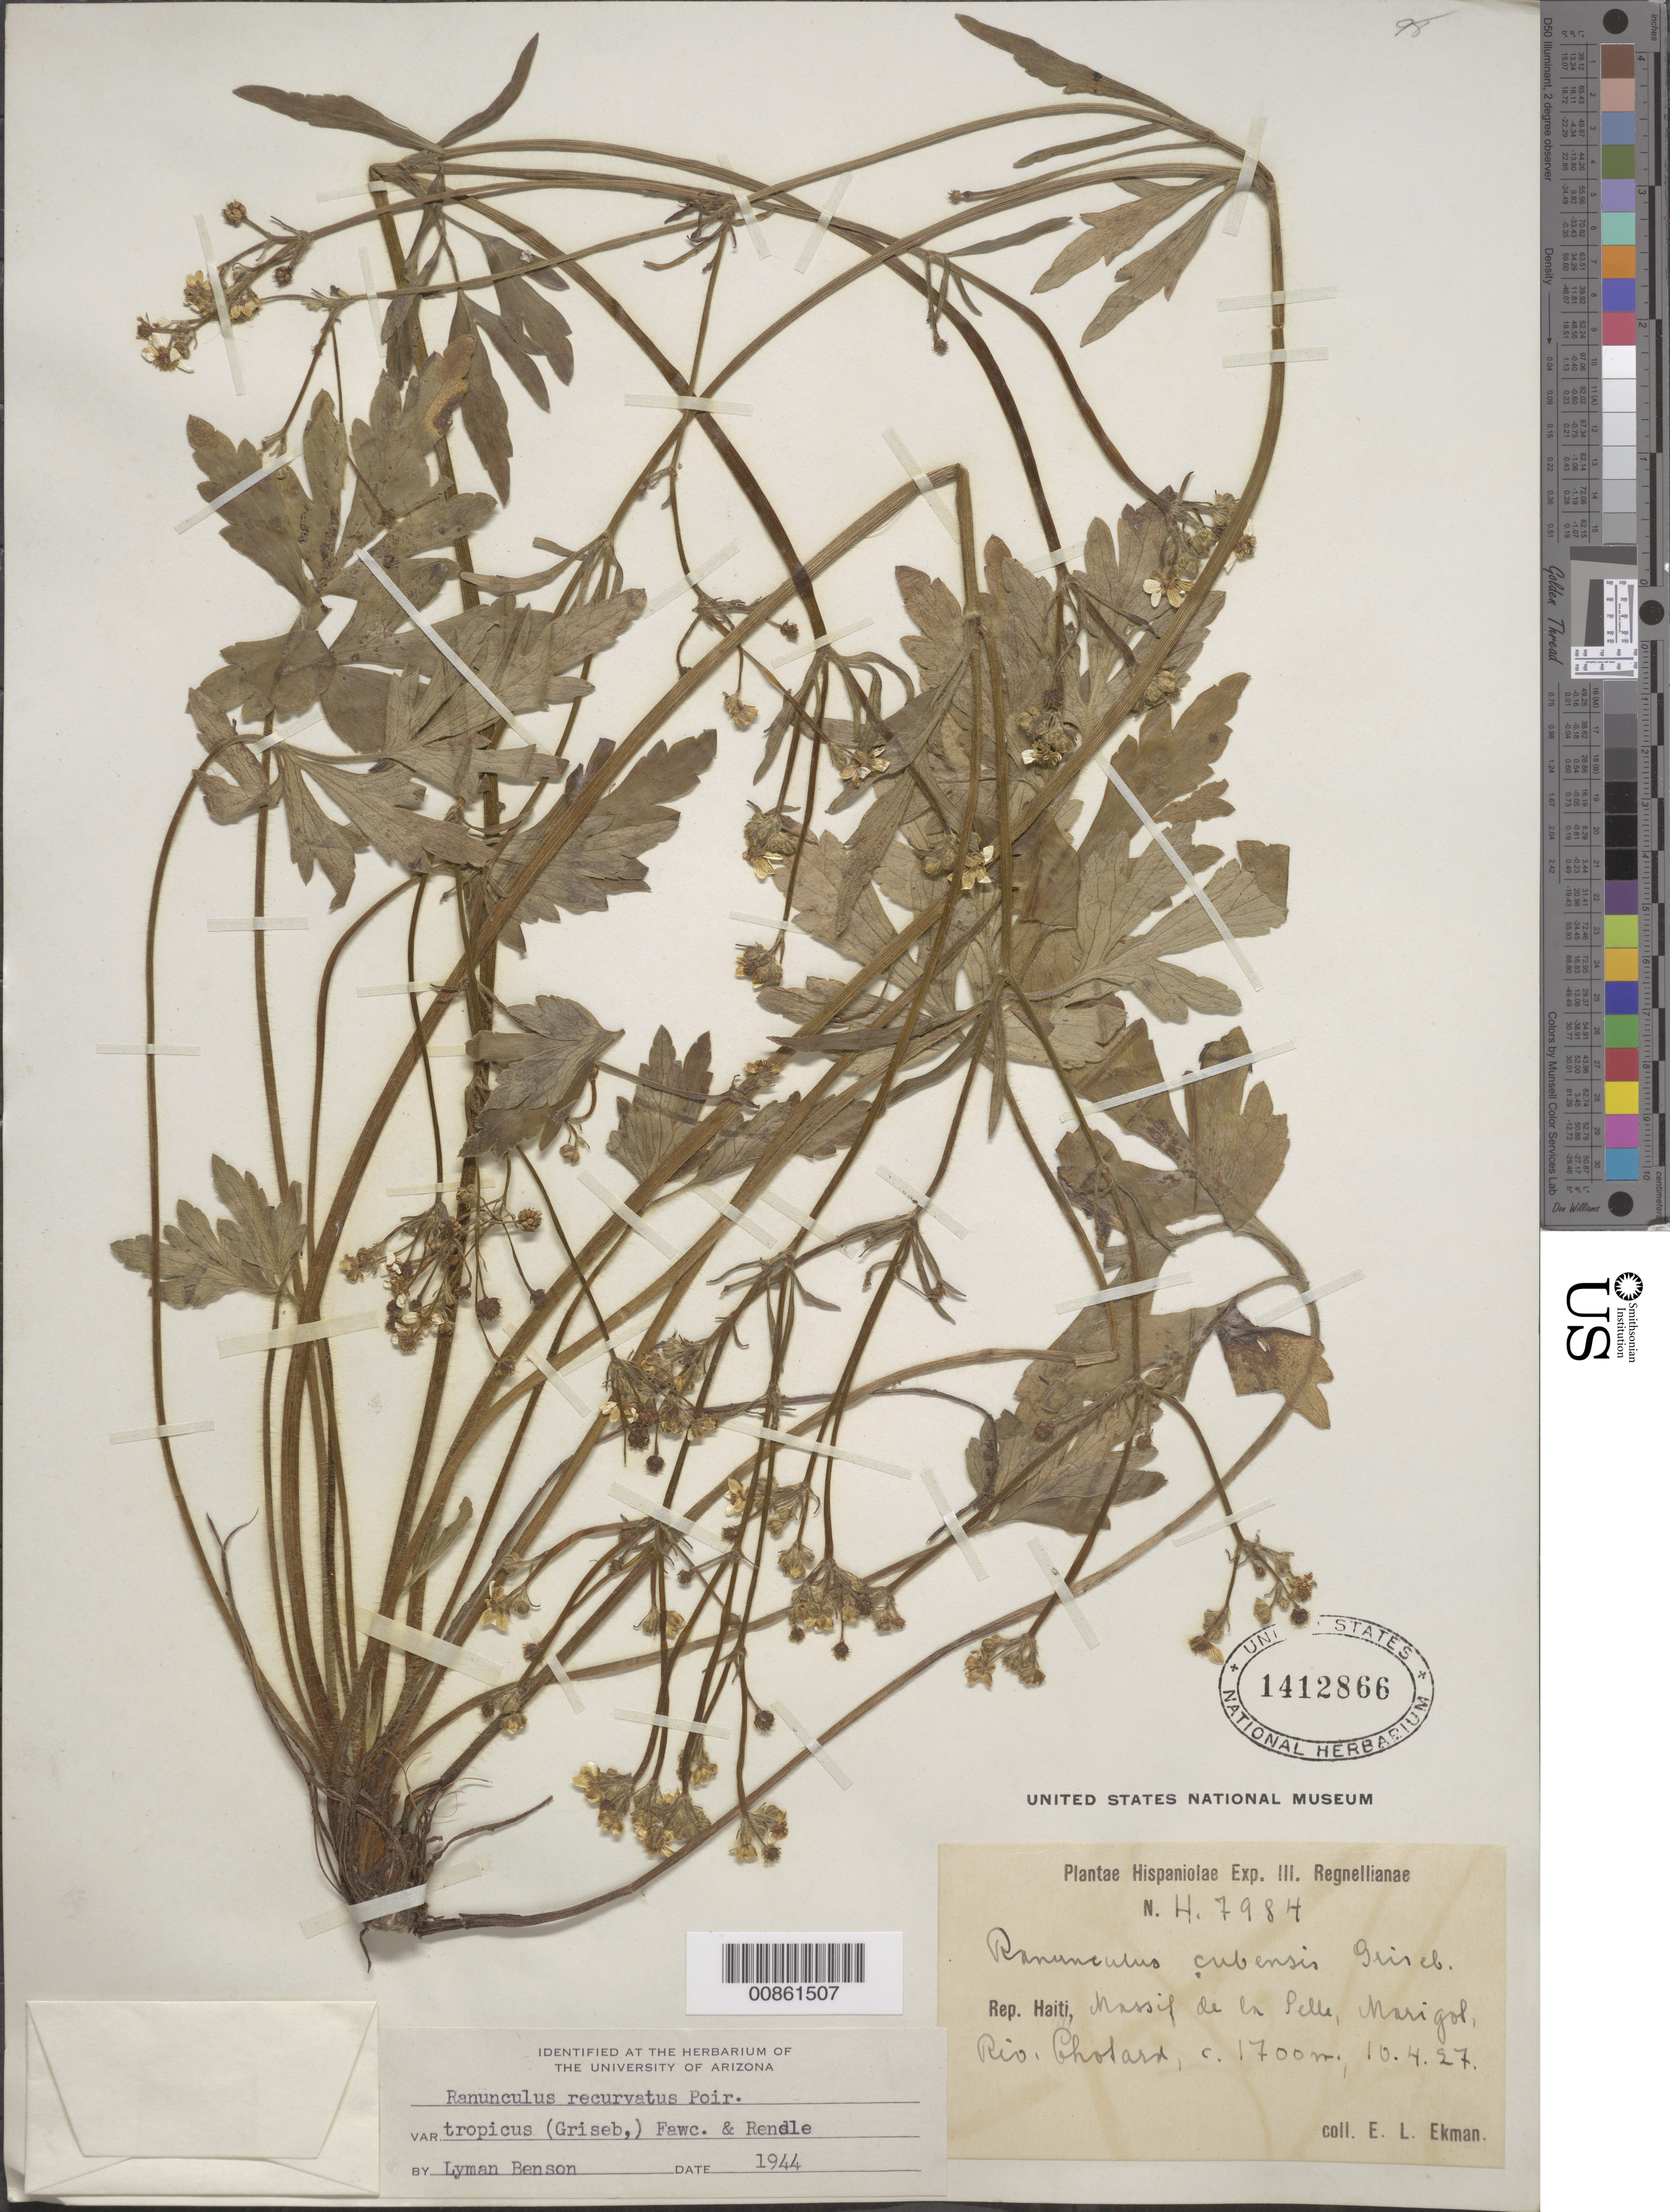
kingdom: Plantae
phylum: Tracheophyta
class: Magnoliopsida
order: Ranunculales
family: Ranunculaceae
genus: Ranunculus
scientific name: Ranunculus recurvatus var. tropicus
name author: (Griseb.) Fawc. & Rendle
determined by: Benson, L.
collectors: E. L. Ekman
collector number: H 7984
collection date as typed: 10 Apr 1927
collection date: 1927-04-10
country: Haiti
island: Hispaniola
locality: Massif de la Selle, Marigot, Riv. "Chotard".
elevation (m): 1700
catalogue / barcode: US 1412866